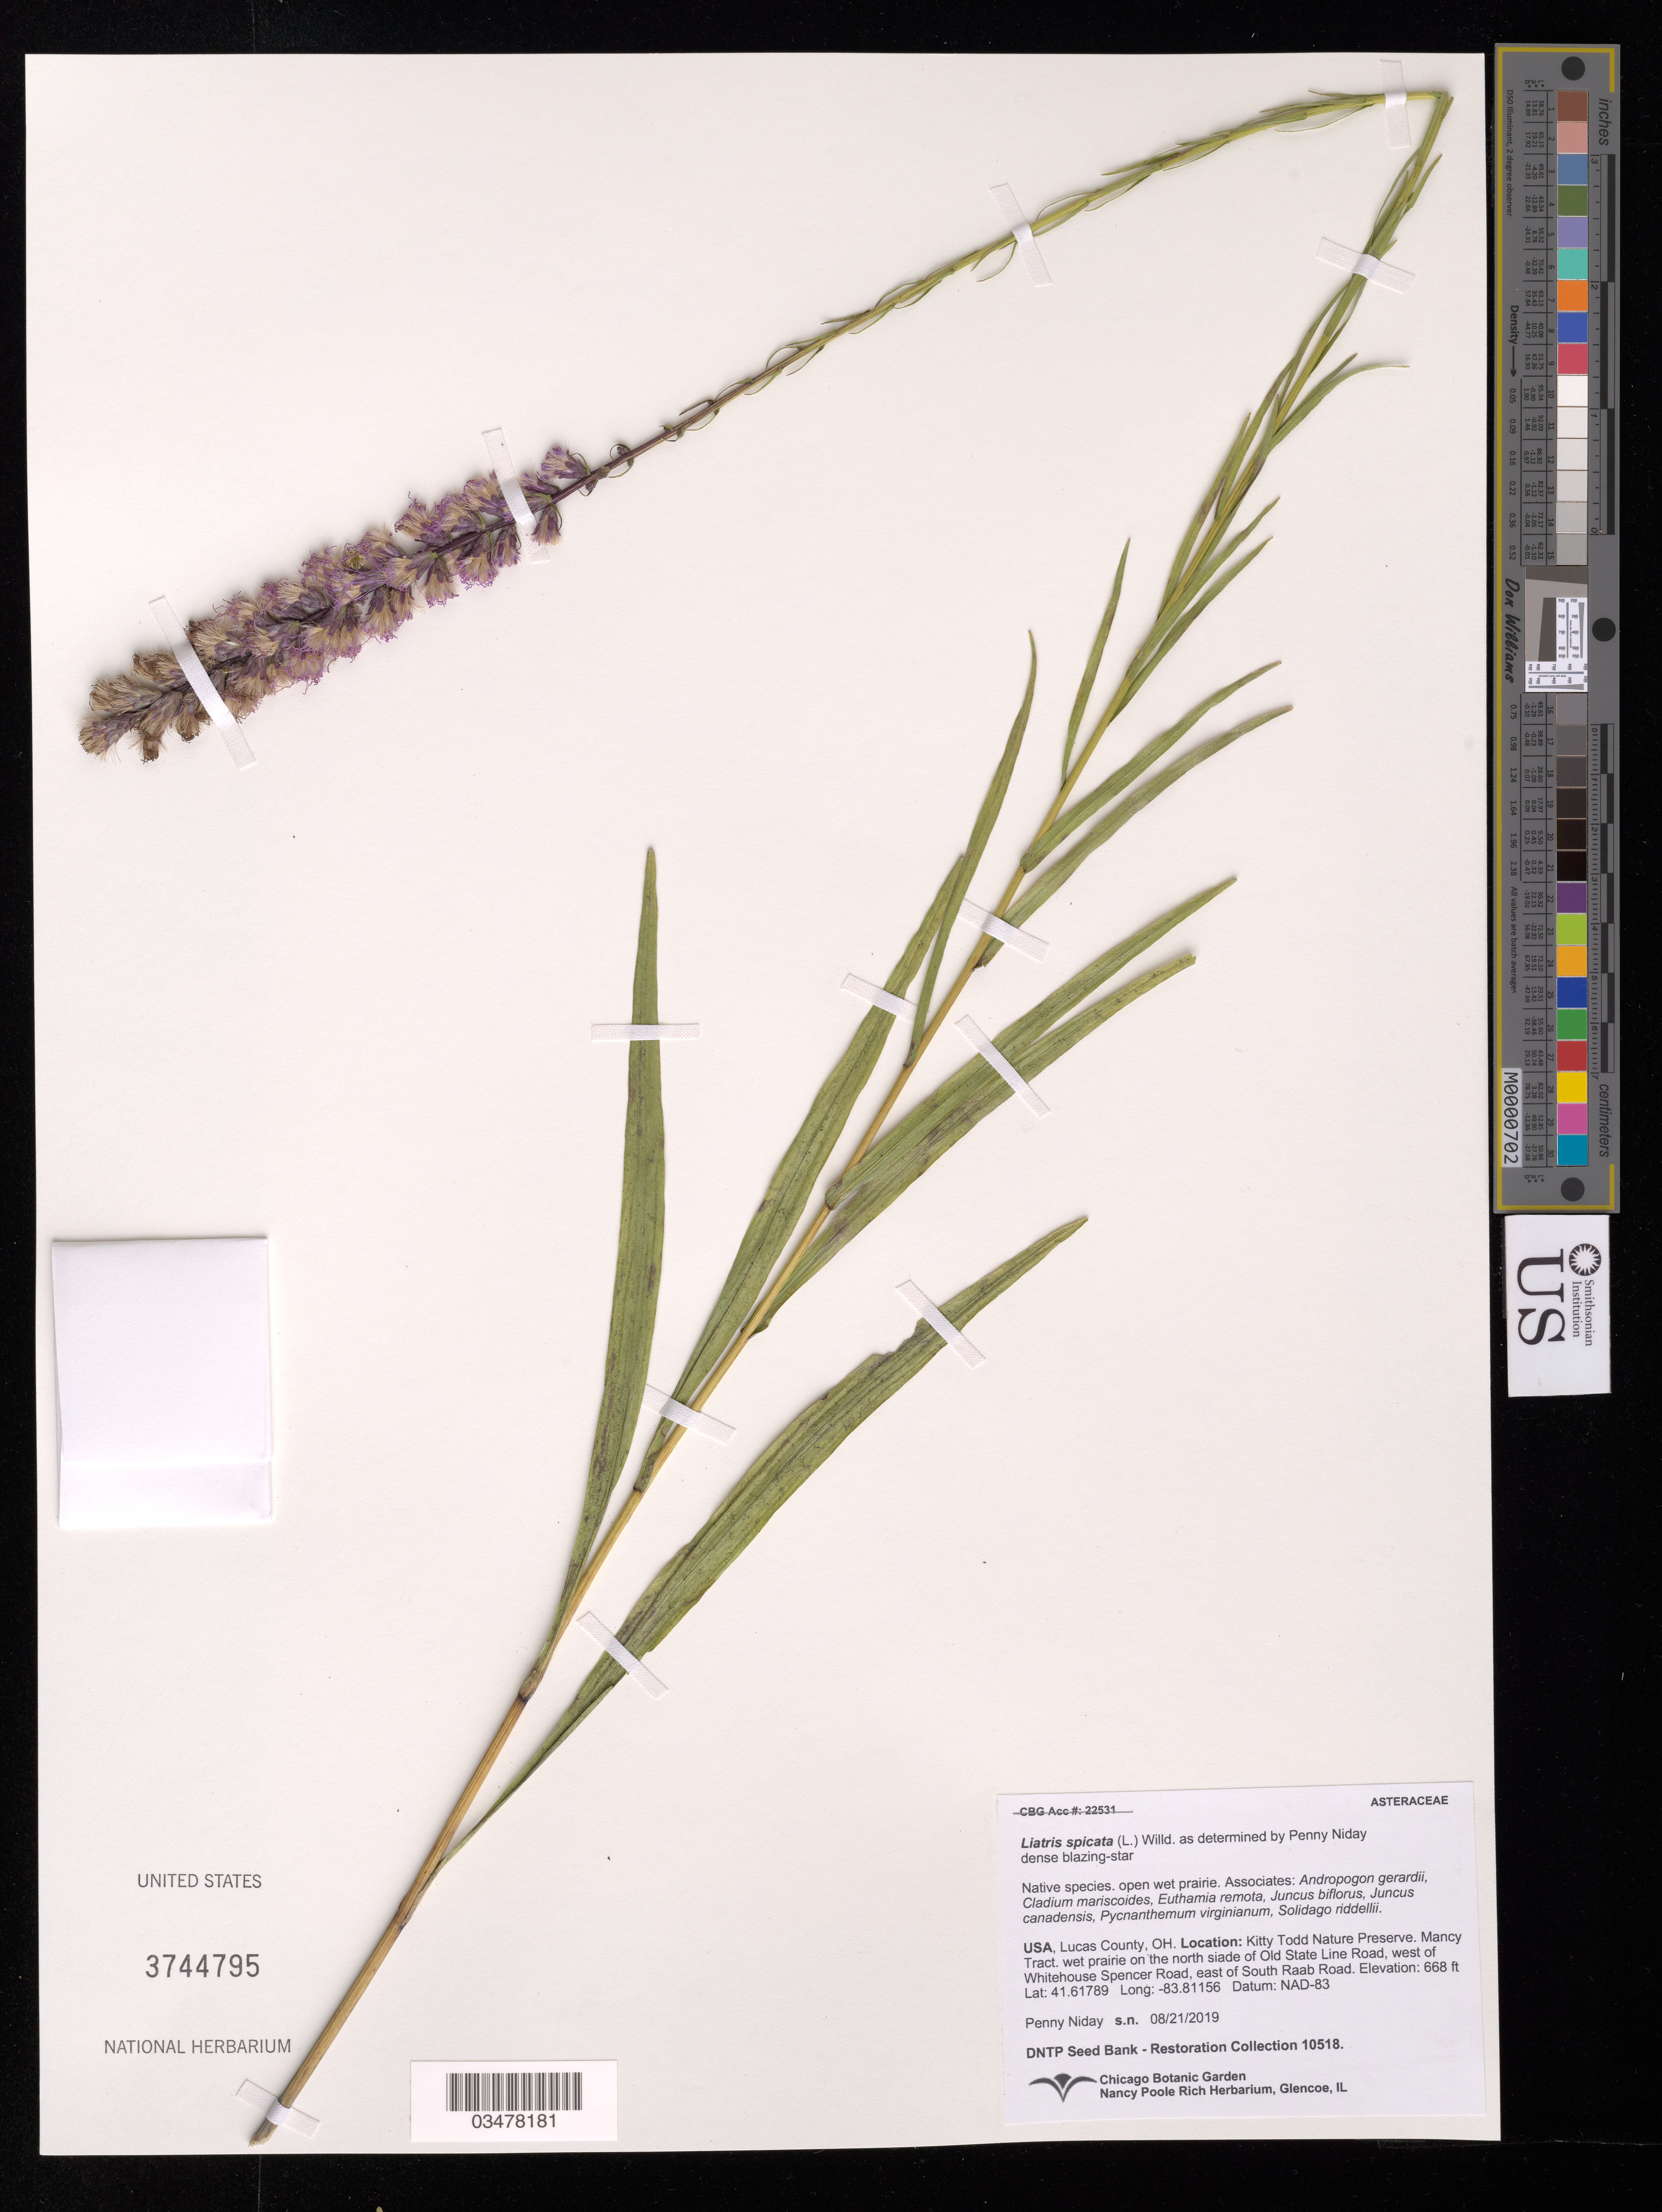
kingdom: Plantae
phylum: Tracheophyta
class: Magnoliopsida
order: Asterales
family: Asteraceae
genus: Liatris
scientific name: Liatris spicata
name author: (L.) Willd.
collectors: P. Niday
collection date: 2019-08-21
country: United States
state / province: Ohio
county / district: Lucas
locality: Kitty Todd Nature Preserve. Mancy Tract, wet prairie on the north side of Old State Line Road, west of Whitehouse Spencer Road, East of South Raab Road.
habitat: Open wet prairie. With Cladium mariscoides, Euthamia remota, Juncus canadensis, Solidago riddellii, etc.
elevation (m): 204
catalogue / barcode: US 3744795